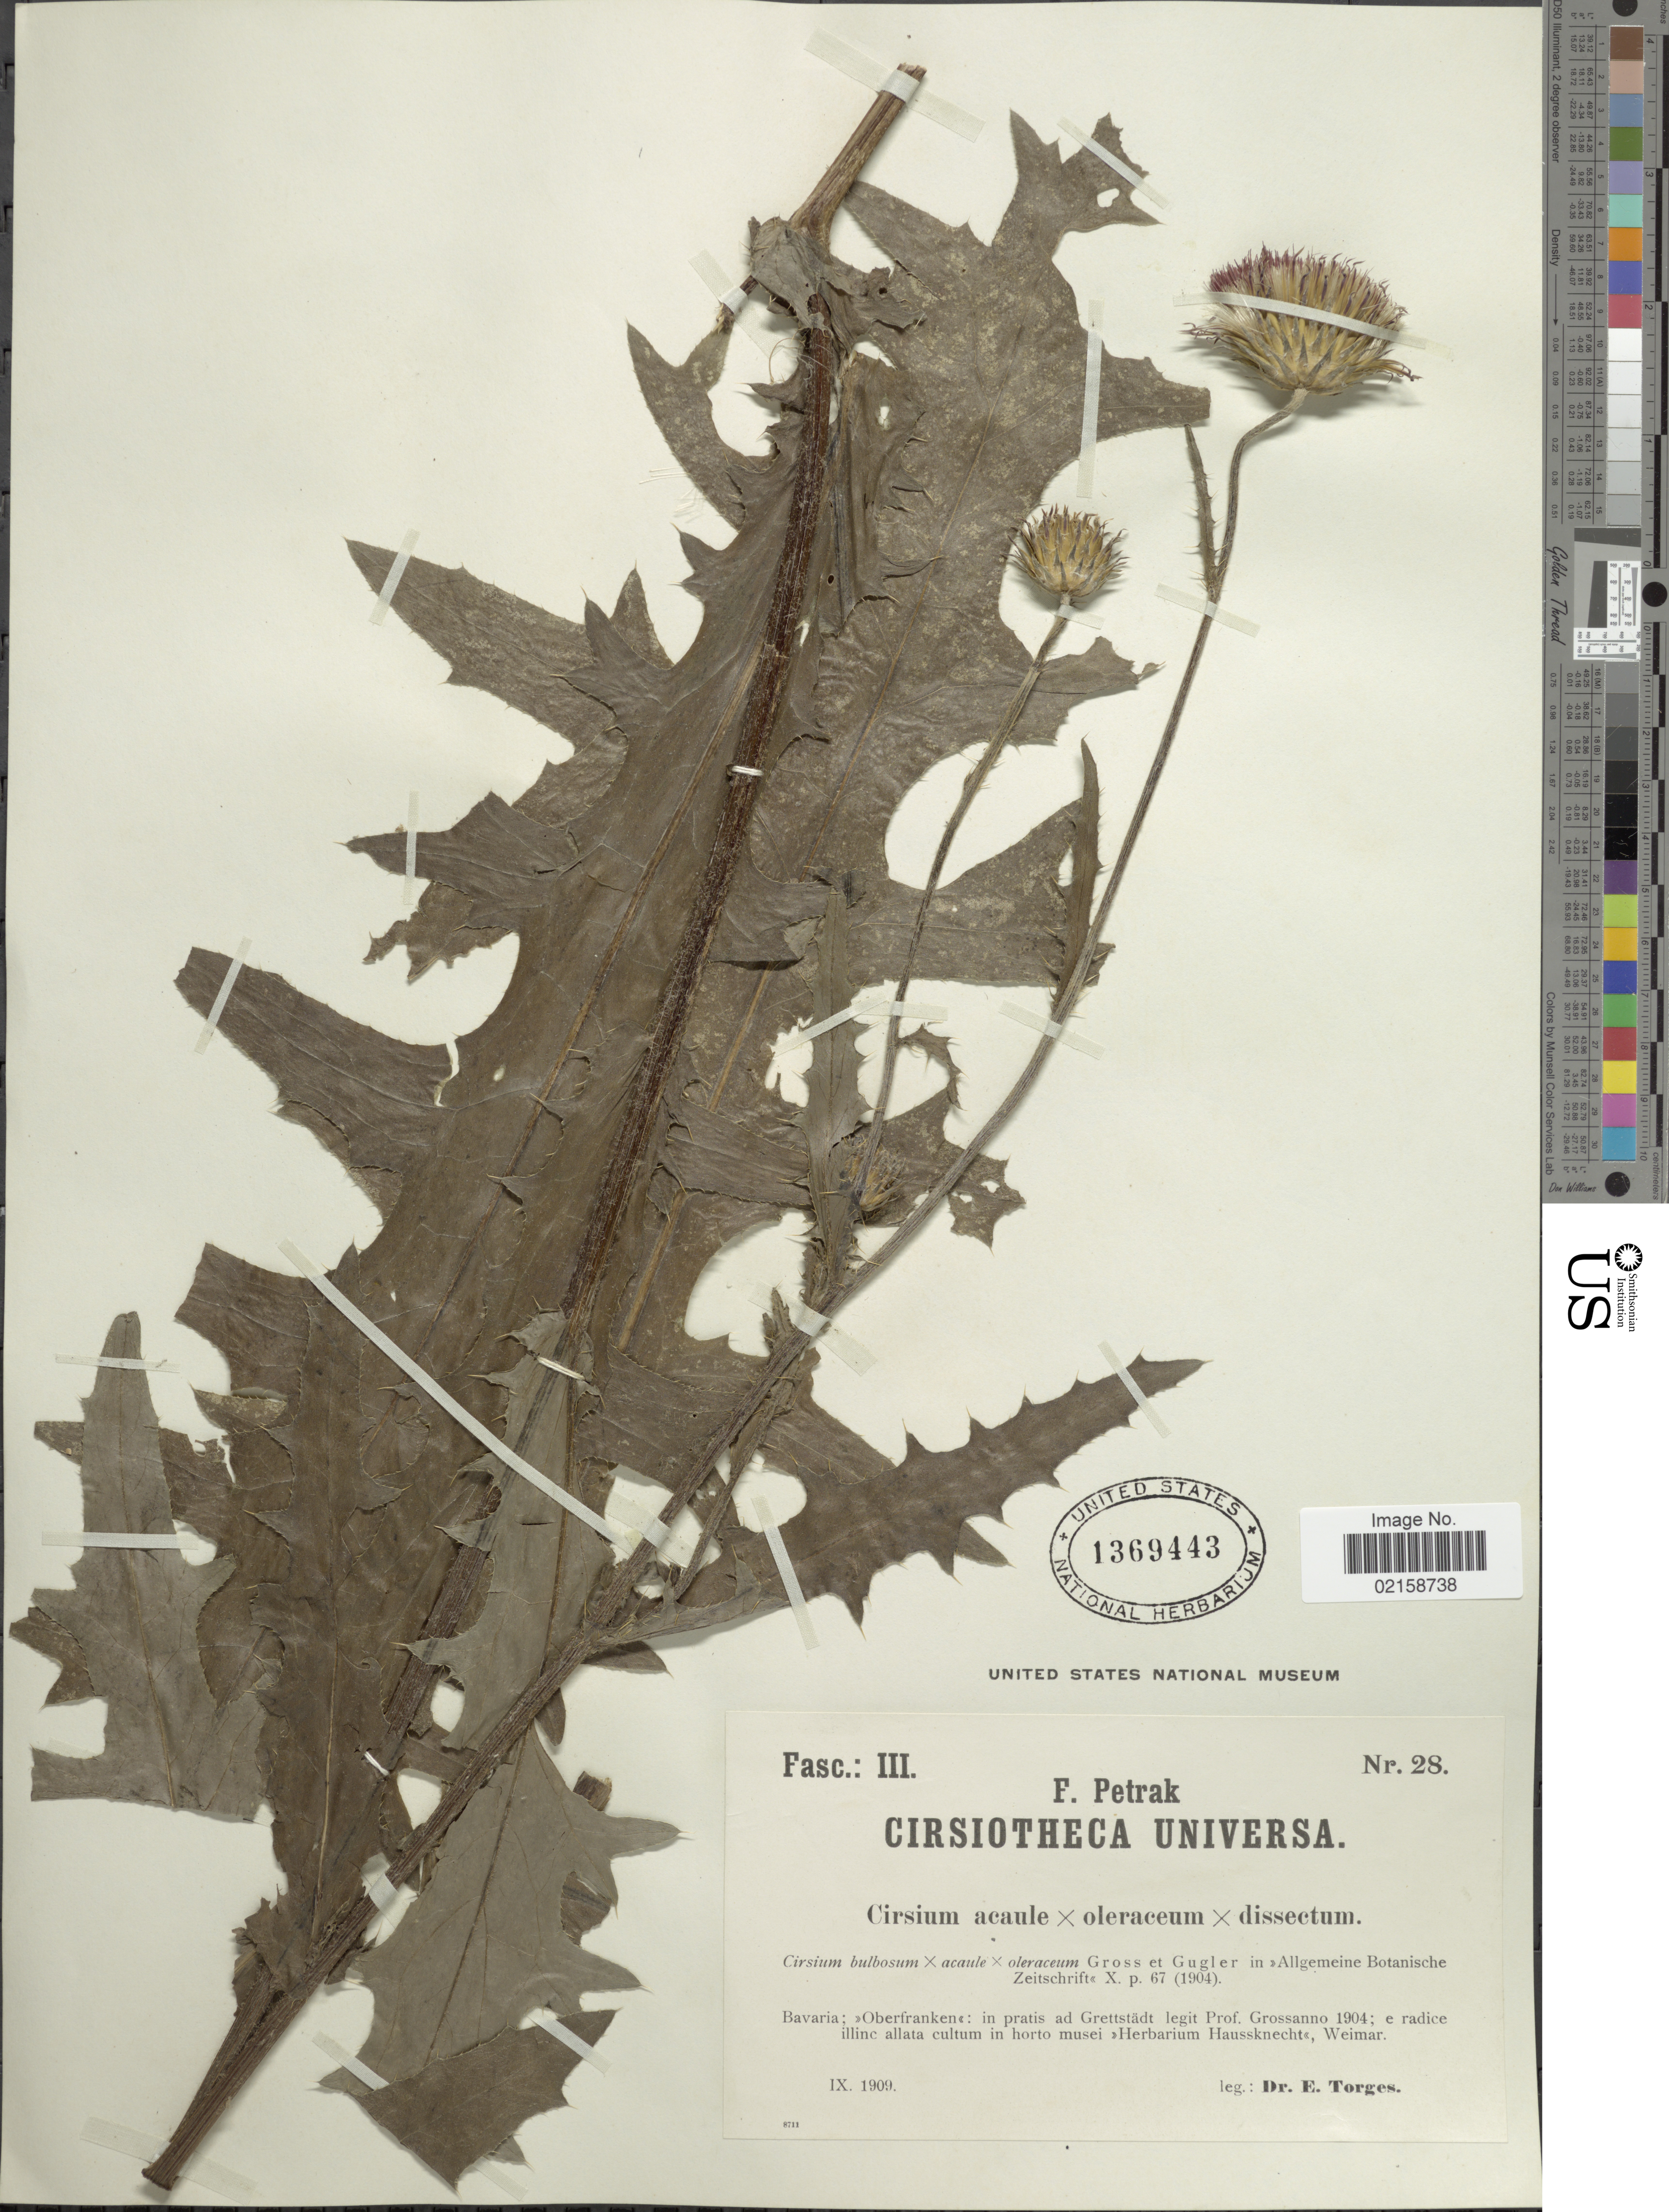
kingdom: Plantae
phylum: Tracheophyta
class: Magnoliopsida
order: Asterales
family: Asteraceae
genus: Cirsium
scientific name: Cirsium acaule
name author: (L.) Scop.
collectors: E. Torges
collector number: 28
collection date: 1909-09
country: Germany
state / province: Bayern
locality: Cirsiotheca Universa [unsure placement], Bavaria, >>Oberfranken<<: in pratis ad Grettstadt; e radice illinc allata cultum in horto musei >> Herbarium Haussknecht<<, Weimar. [interpreted]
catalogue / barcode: US 1369443